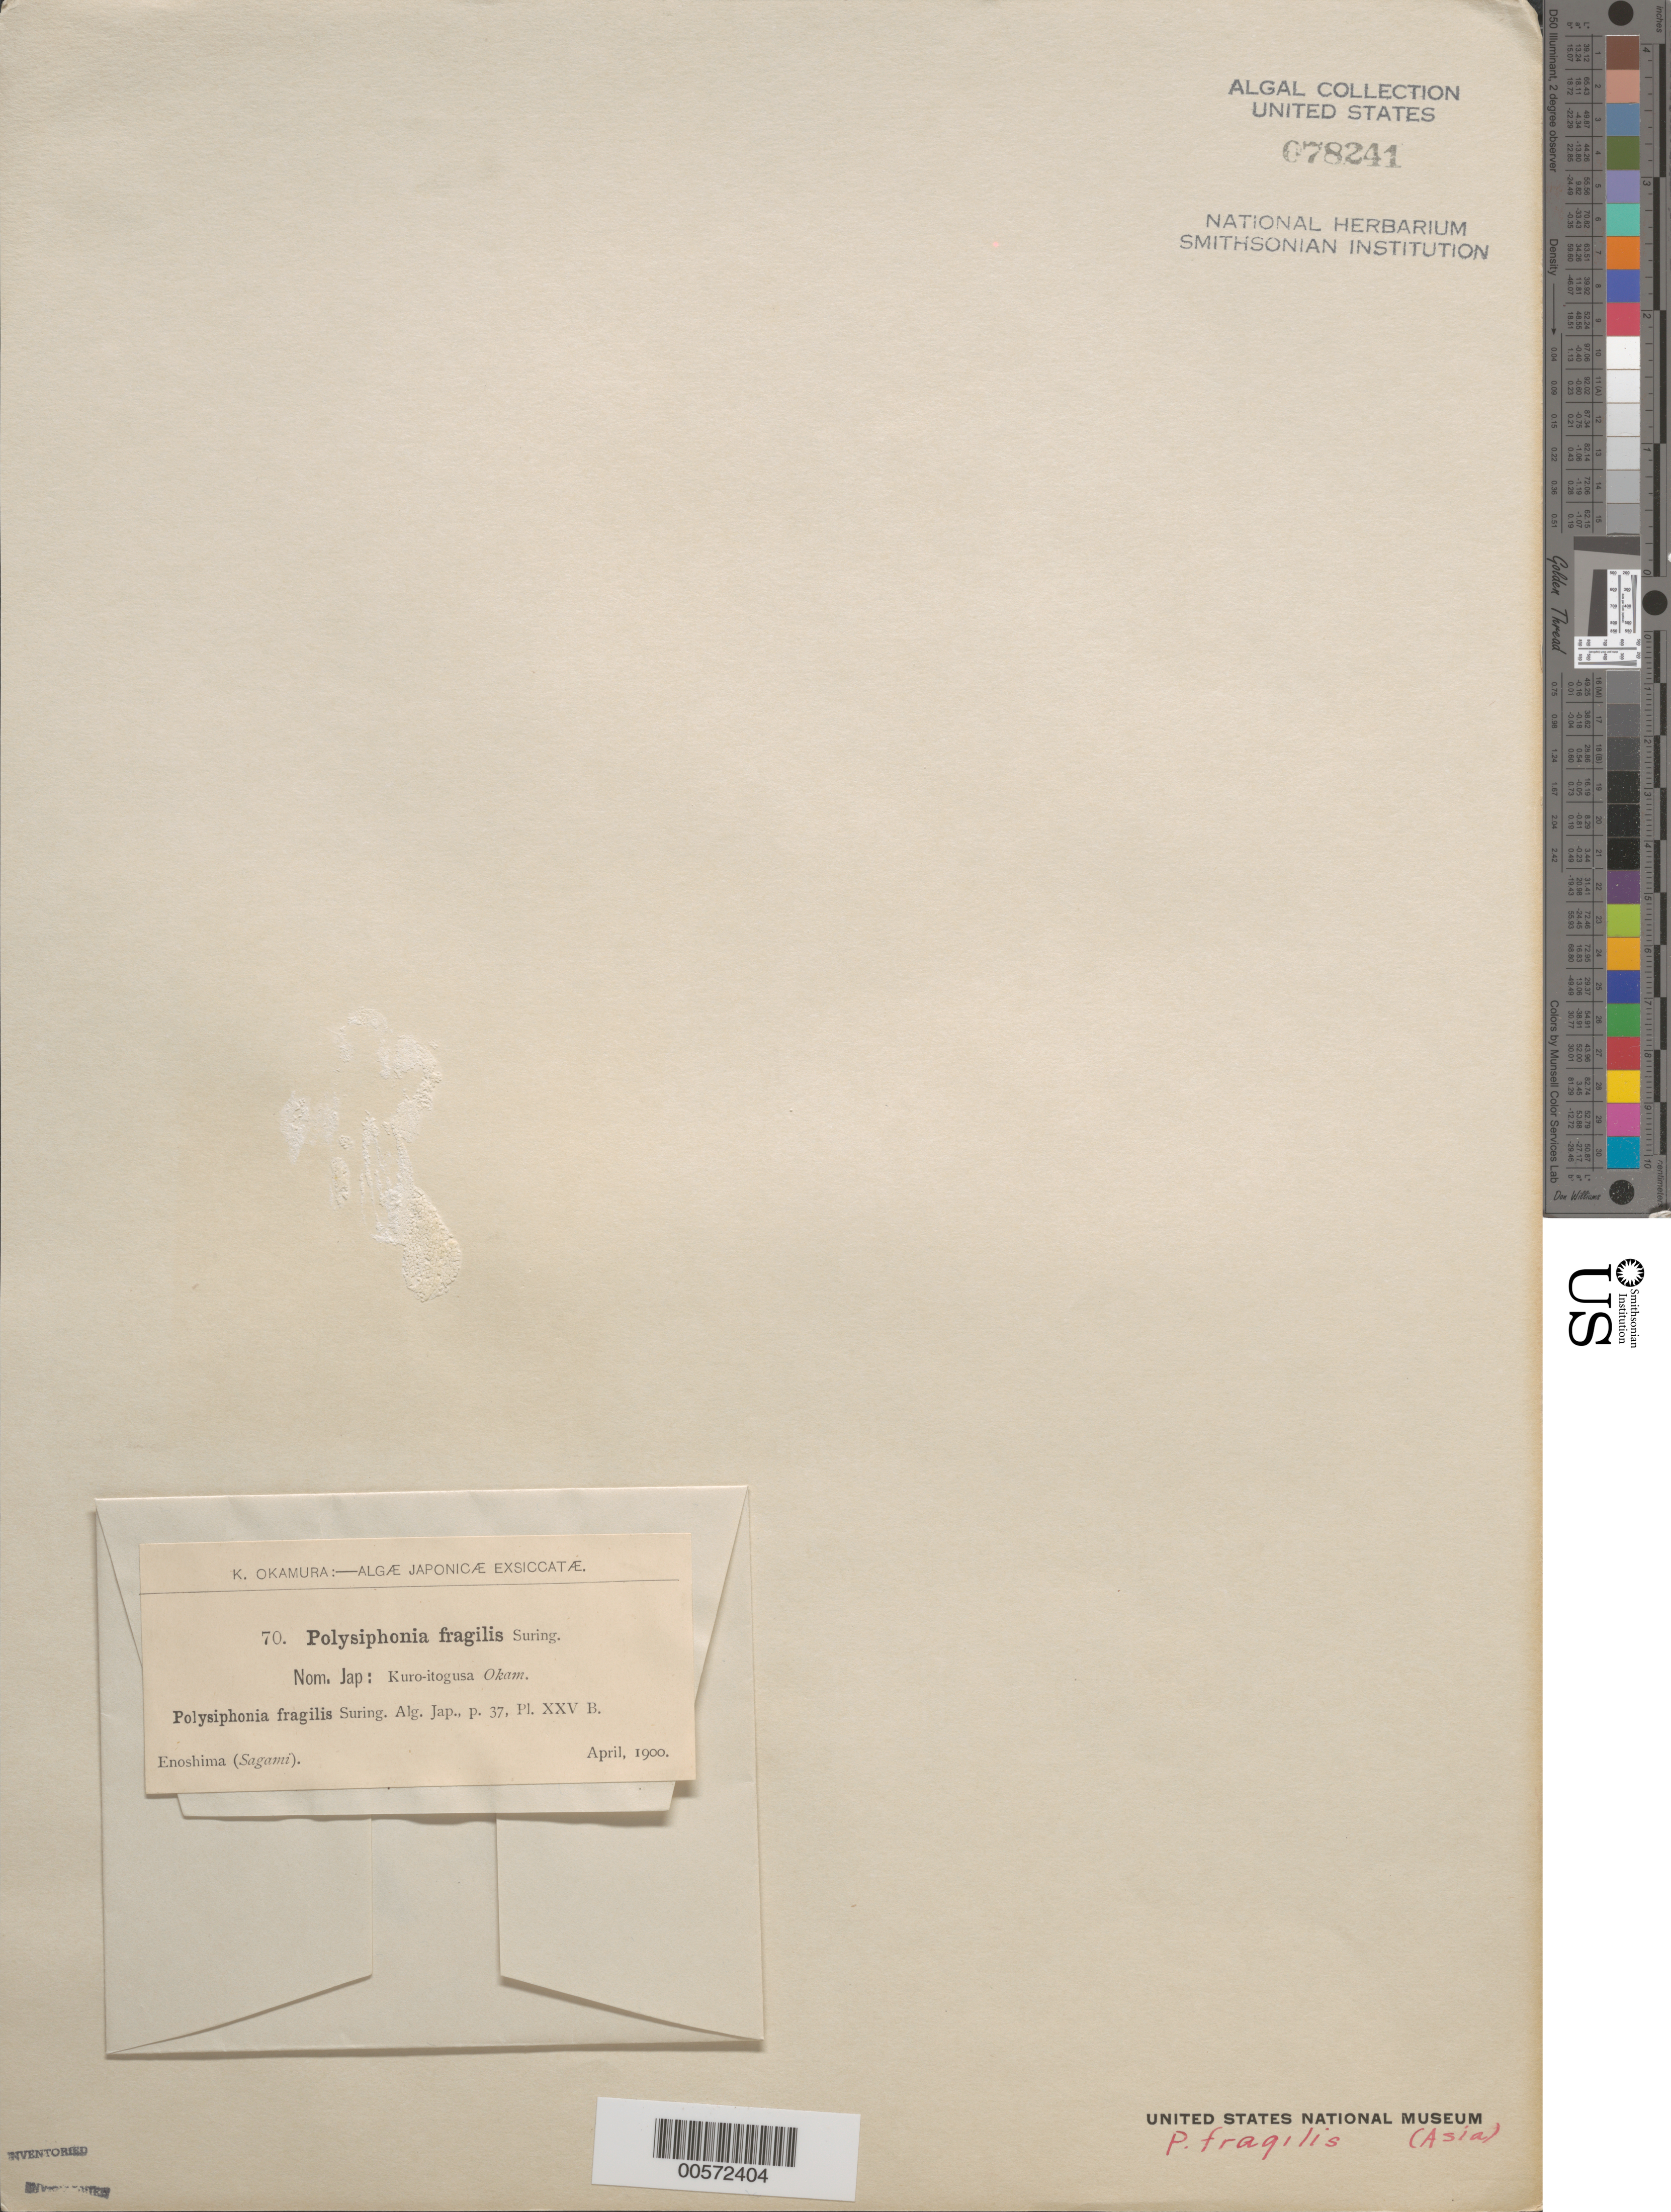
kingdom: Plantae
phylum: Rhodophyta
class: Florideophyceae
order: Ceramiales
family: Rhodomelaceae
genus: Polysiphonia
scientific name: Polysiphonia fragilis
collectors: K. Okamura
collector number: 70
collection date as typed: Apr 1900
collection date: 1900-04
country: Japan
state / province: Kanagawa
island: Honshu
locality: Enoshima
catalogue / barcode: US 78241